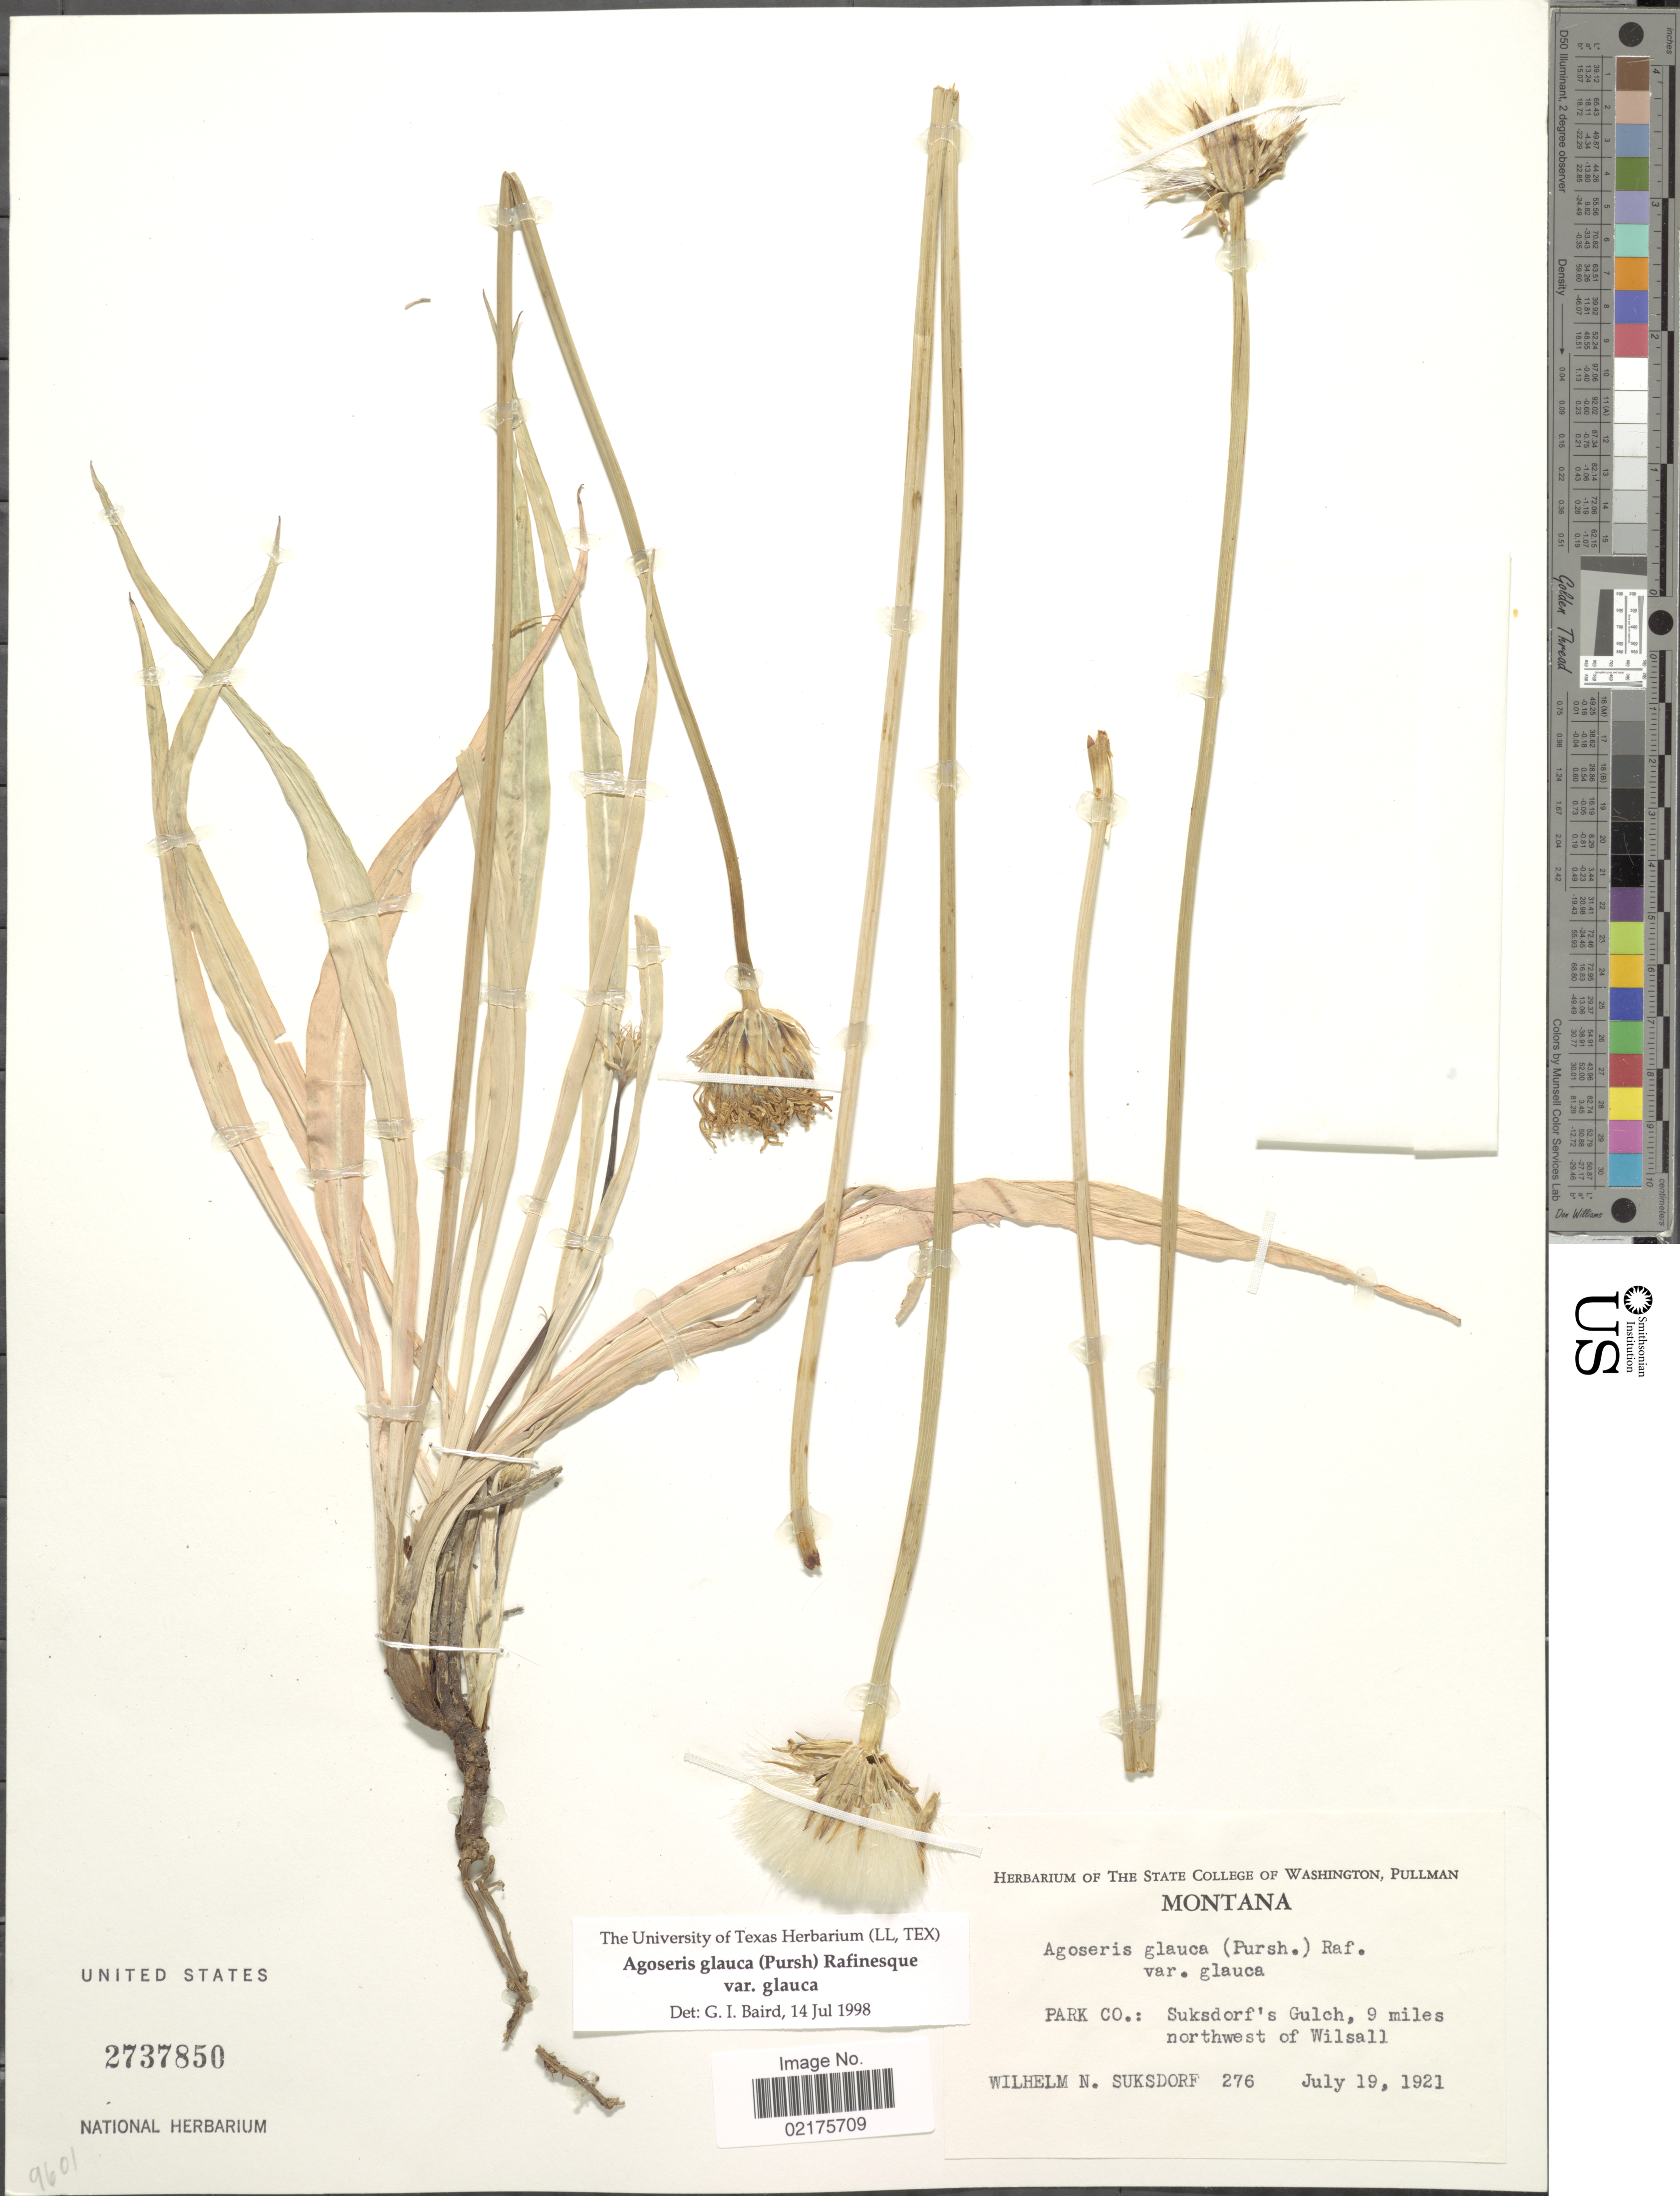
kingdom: Plantae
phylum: Tracheophyta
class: Magnoliopsida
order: Asterales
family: Asteraceae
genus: Agoseris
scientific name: Agoseris glauca var. glauca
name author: (Pursh) Raf.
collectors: W. N. Suksdorf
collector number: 276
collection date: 1921-07-19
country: United States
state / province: Montana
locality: Park Co.: Suksdorf's Gulch, 9 miles northwest of Willsall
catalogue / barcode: US 2737850